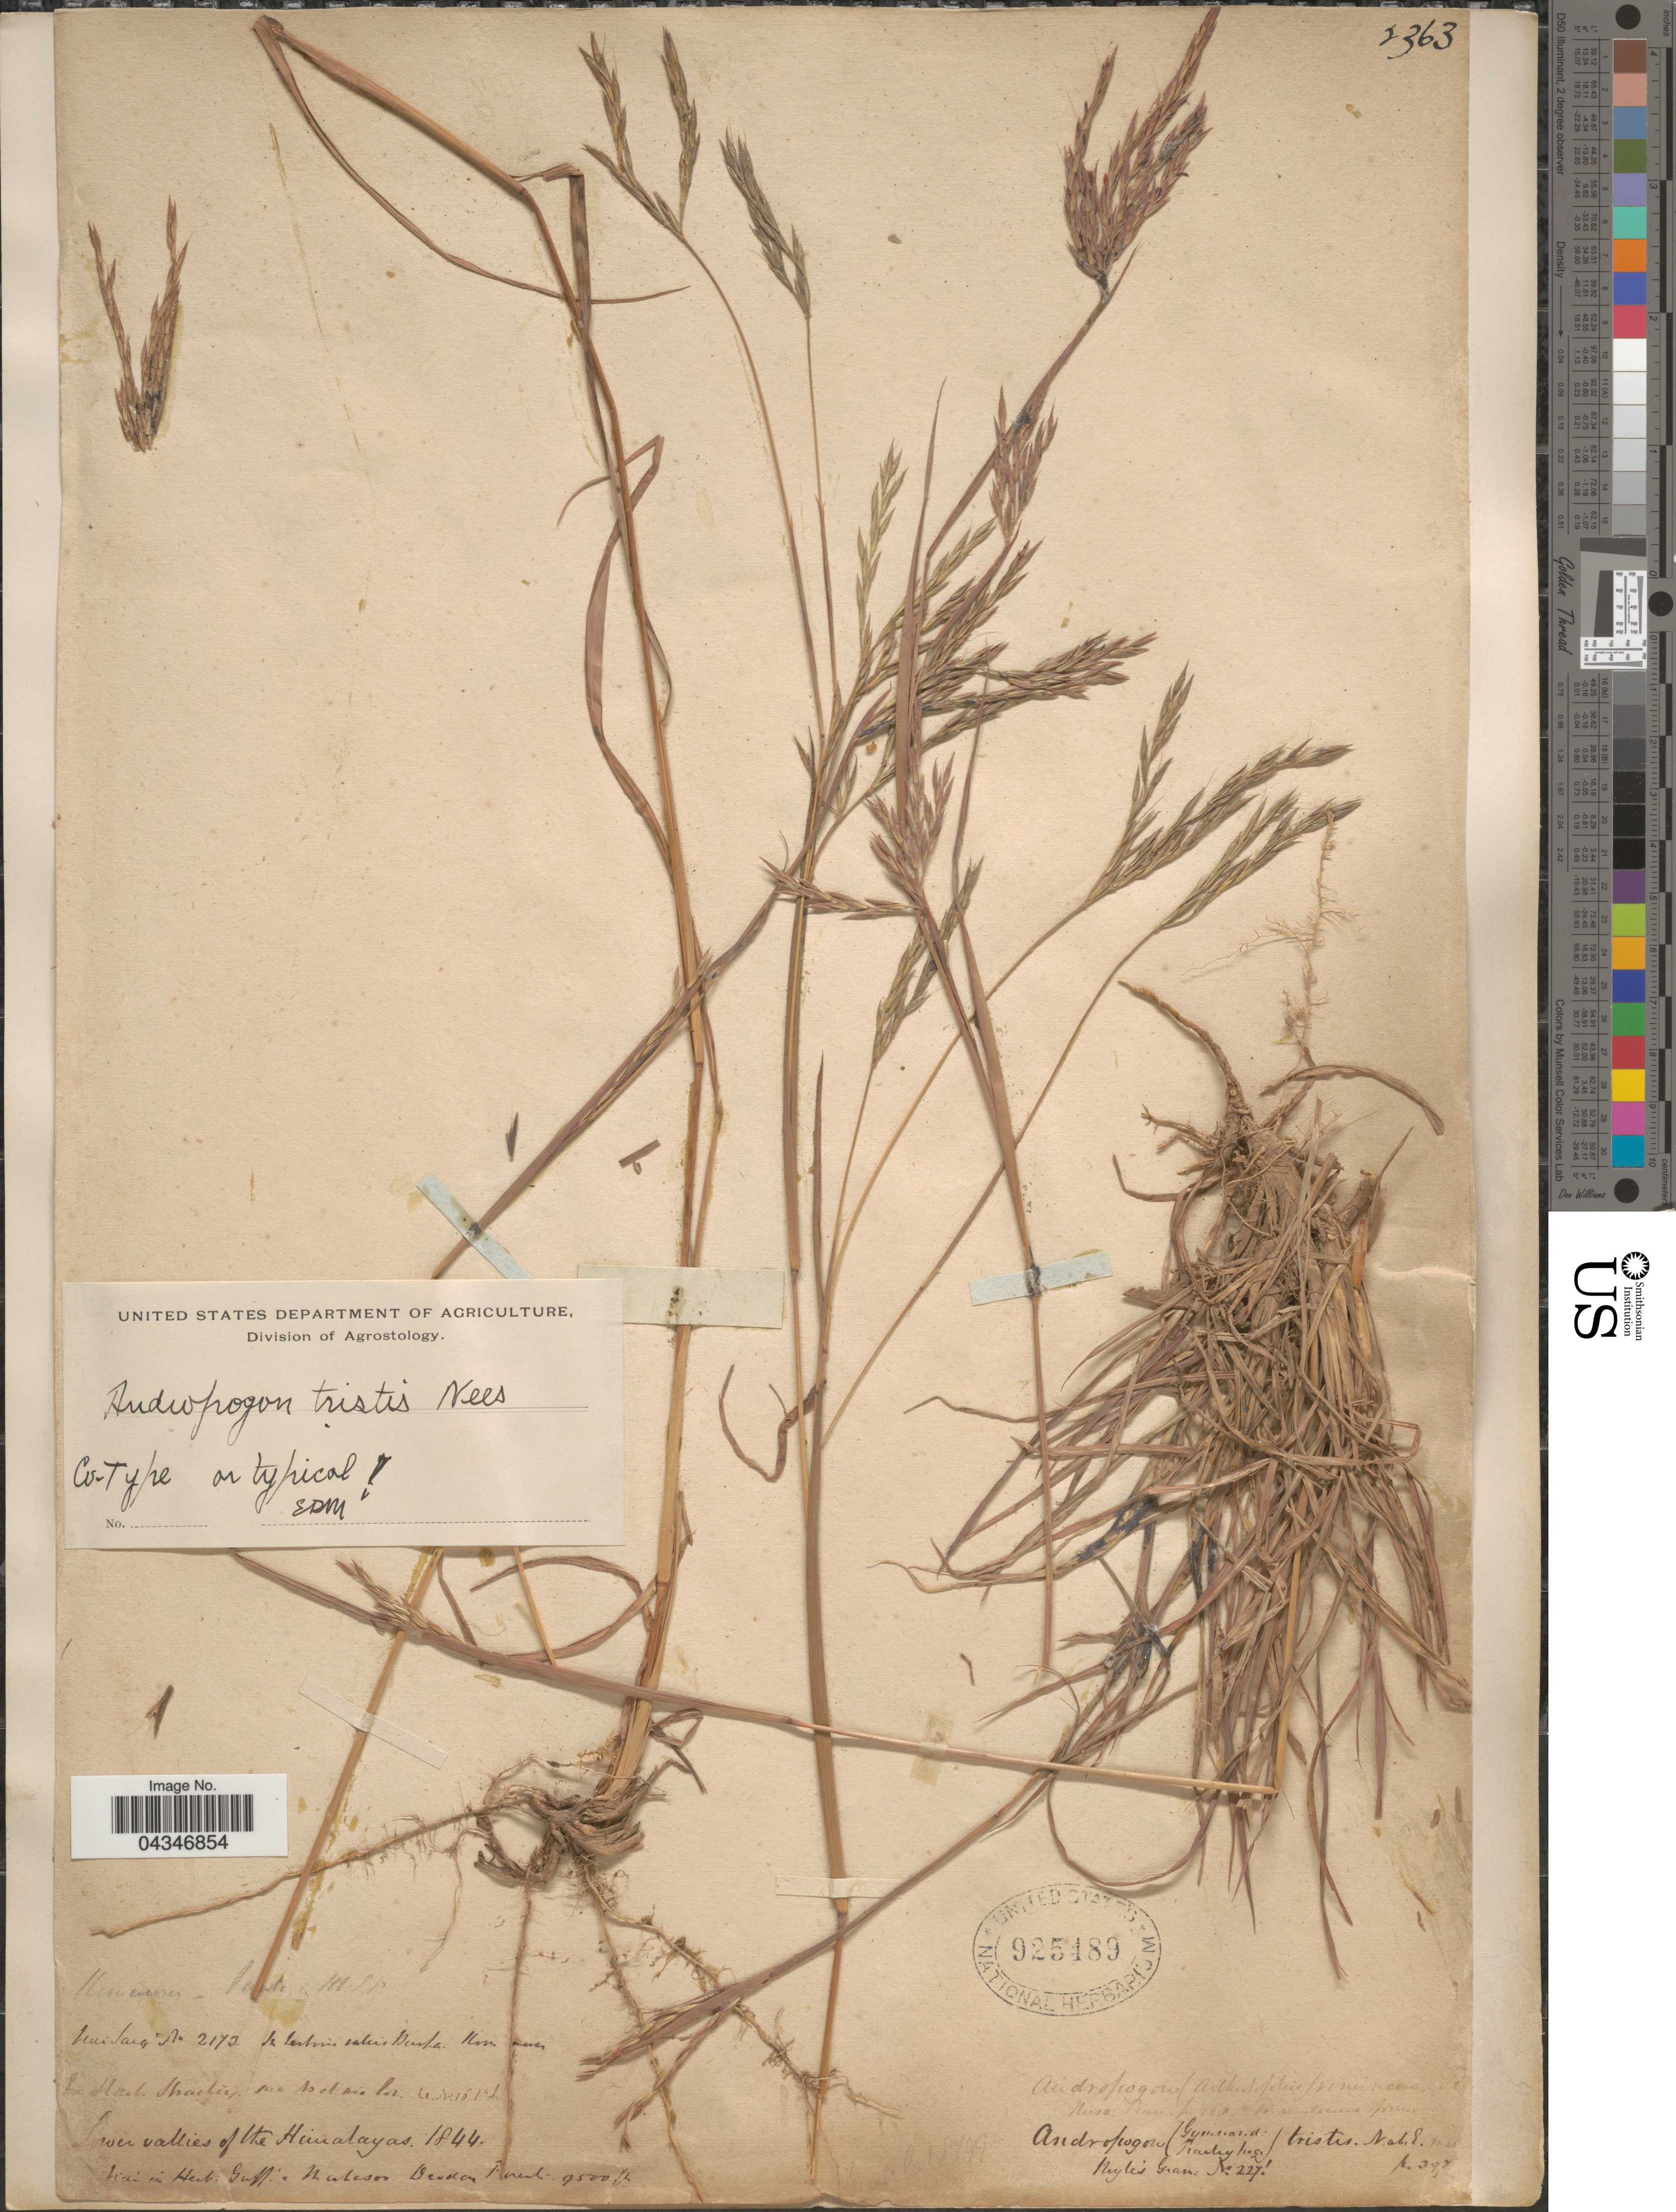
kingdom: Plantae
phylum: Tracheophyta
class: Liliopsida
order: Poales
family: Poaceae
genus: Andropogon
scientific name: Andropogon munroi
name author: C.B. Clarke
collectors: ex herb. Griffith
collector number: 2172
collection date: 1844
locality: Lower vallies of the Himalayas.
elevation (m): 2896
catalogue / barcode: US 925489